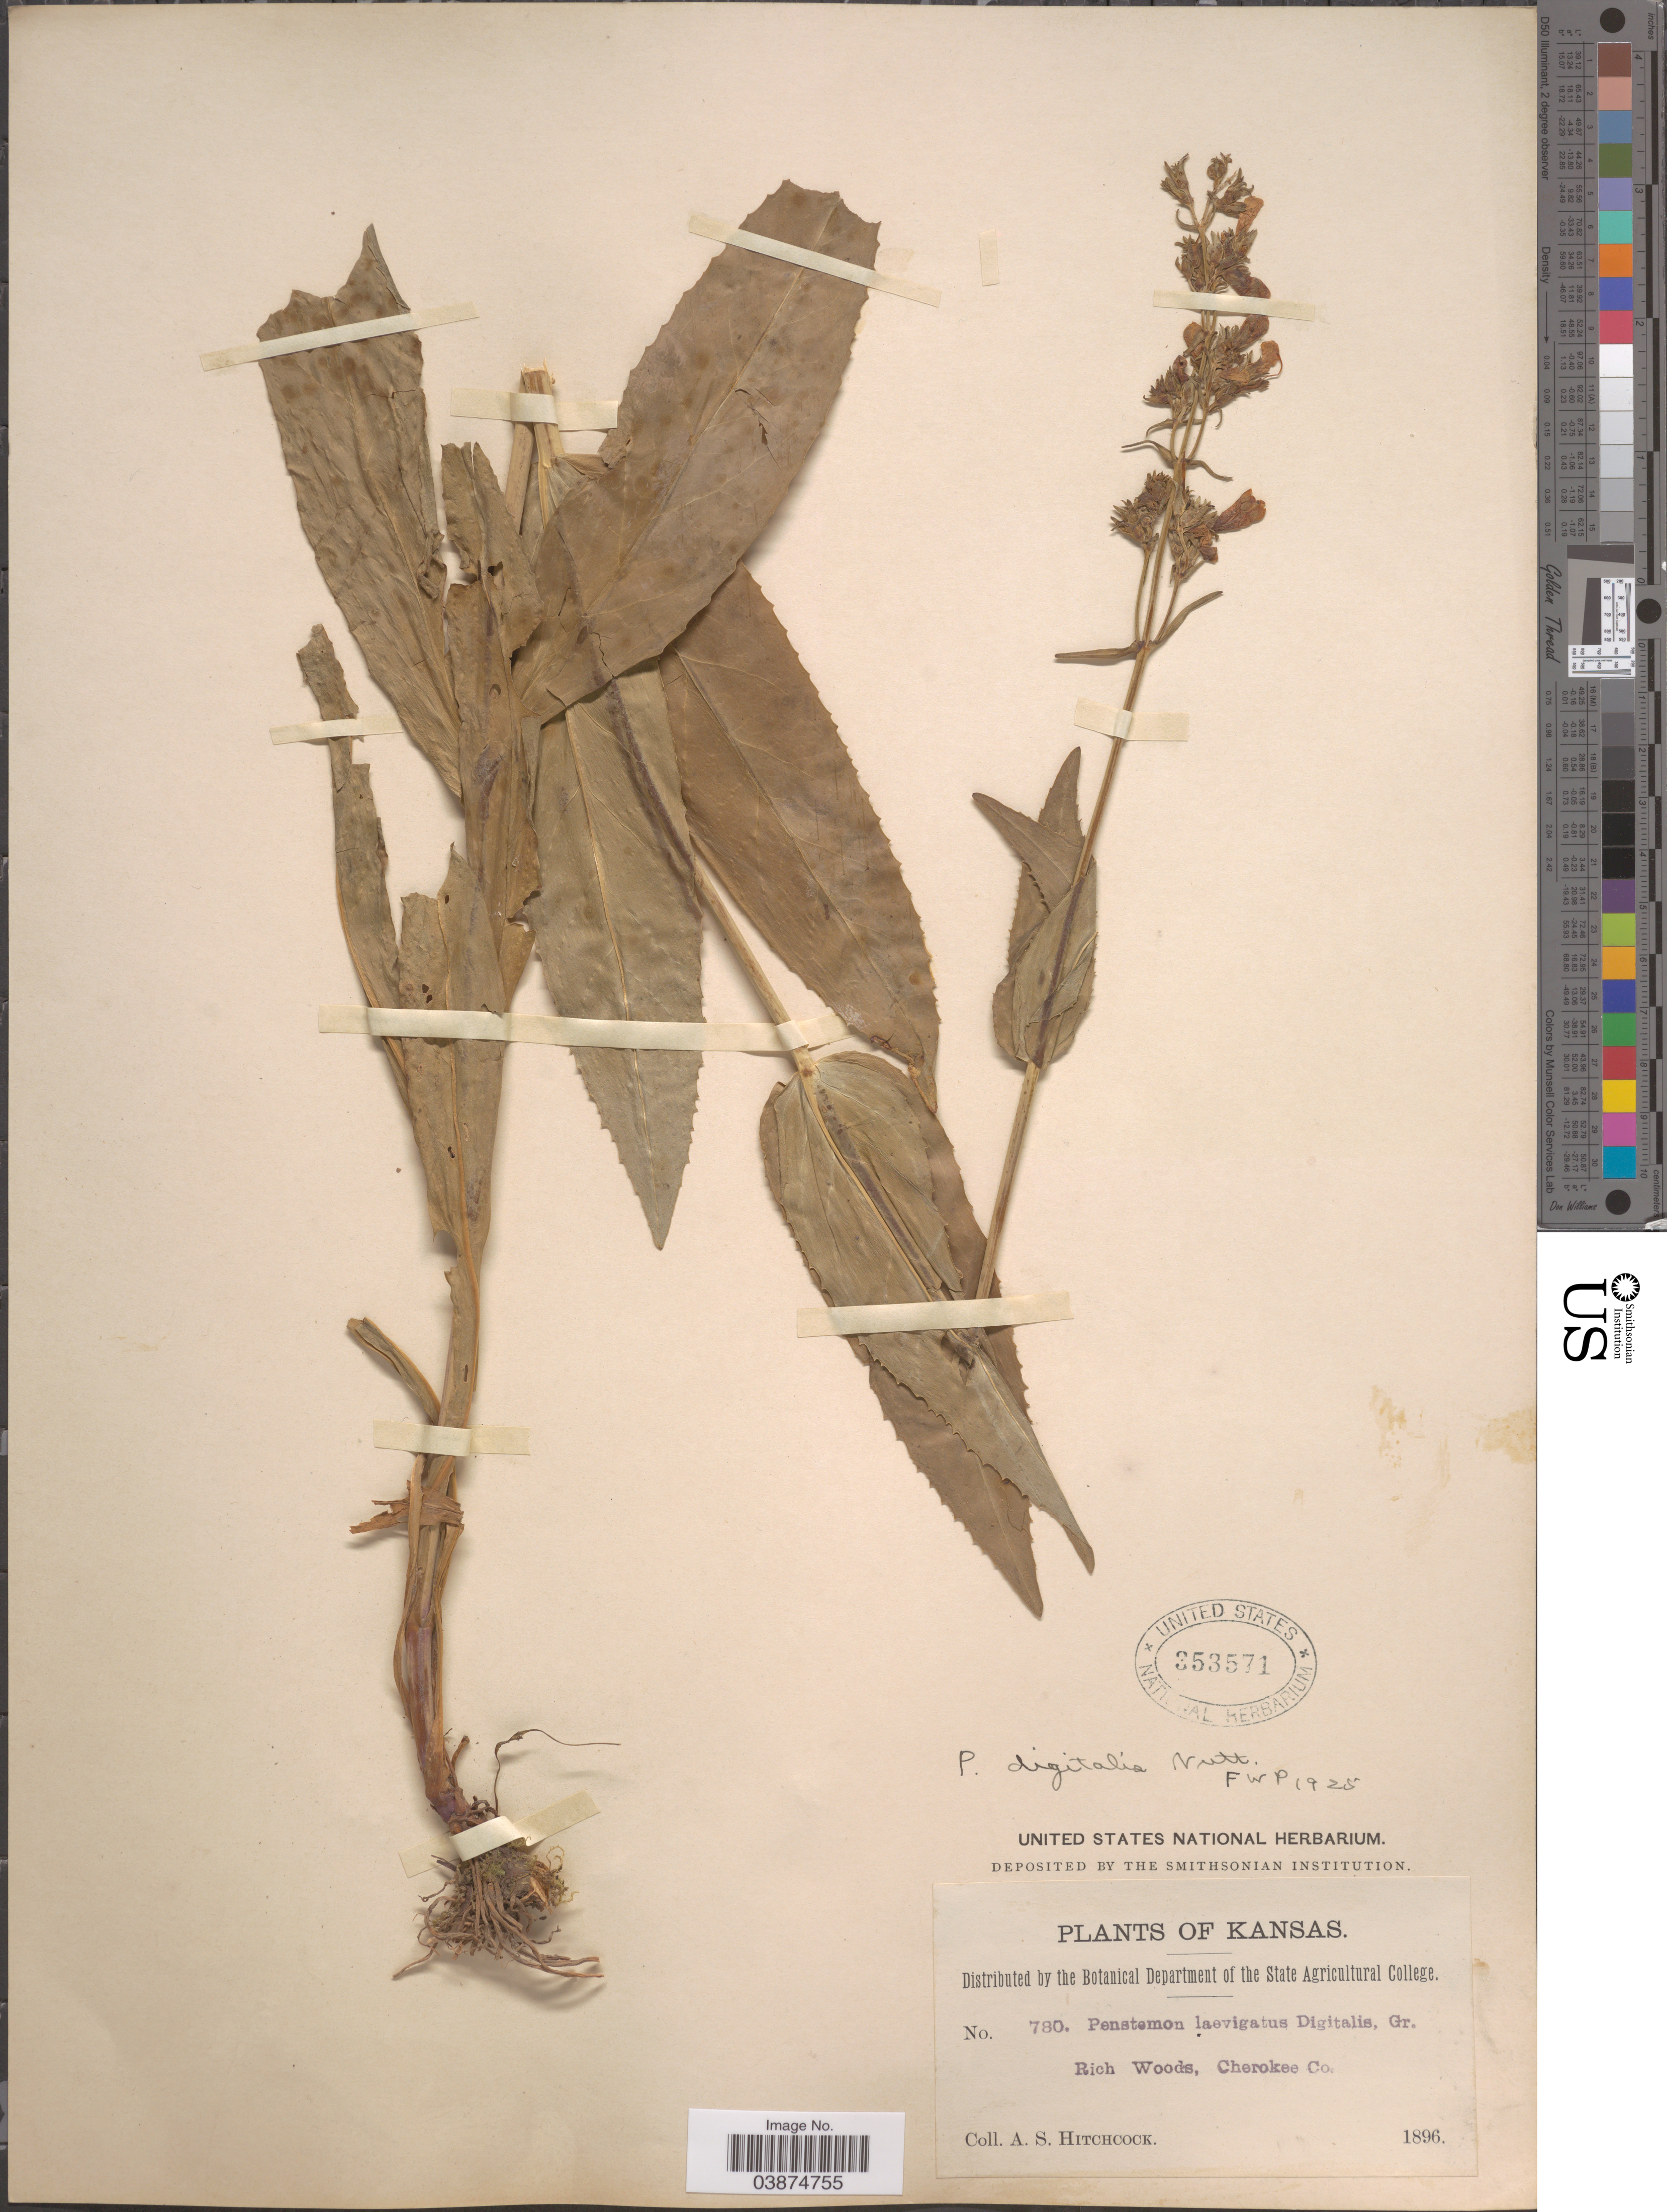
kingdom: Plantae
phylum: Tracheophyta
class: Magnoliopsida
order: Lamiales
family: Plantaginaceae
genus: Penstemon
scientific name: Penstemon digitalis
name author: Nutt. ex Sims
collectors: A. S. Hitchcock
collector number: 780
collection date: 1896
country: United States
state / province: Kansas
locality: Rich Woods, Cherokee Co.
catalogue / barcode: US 353571